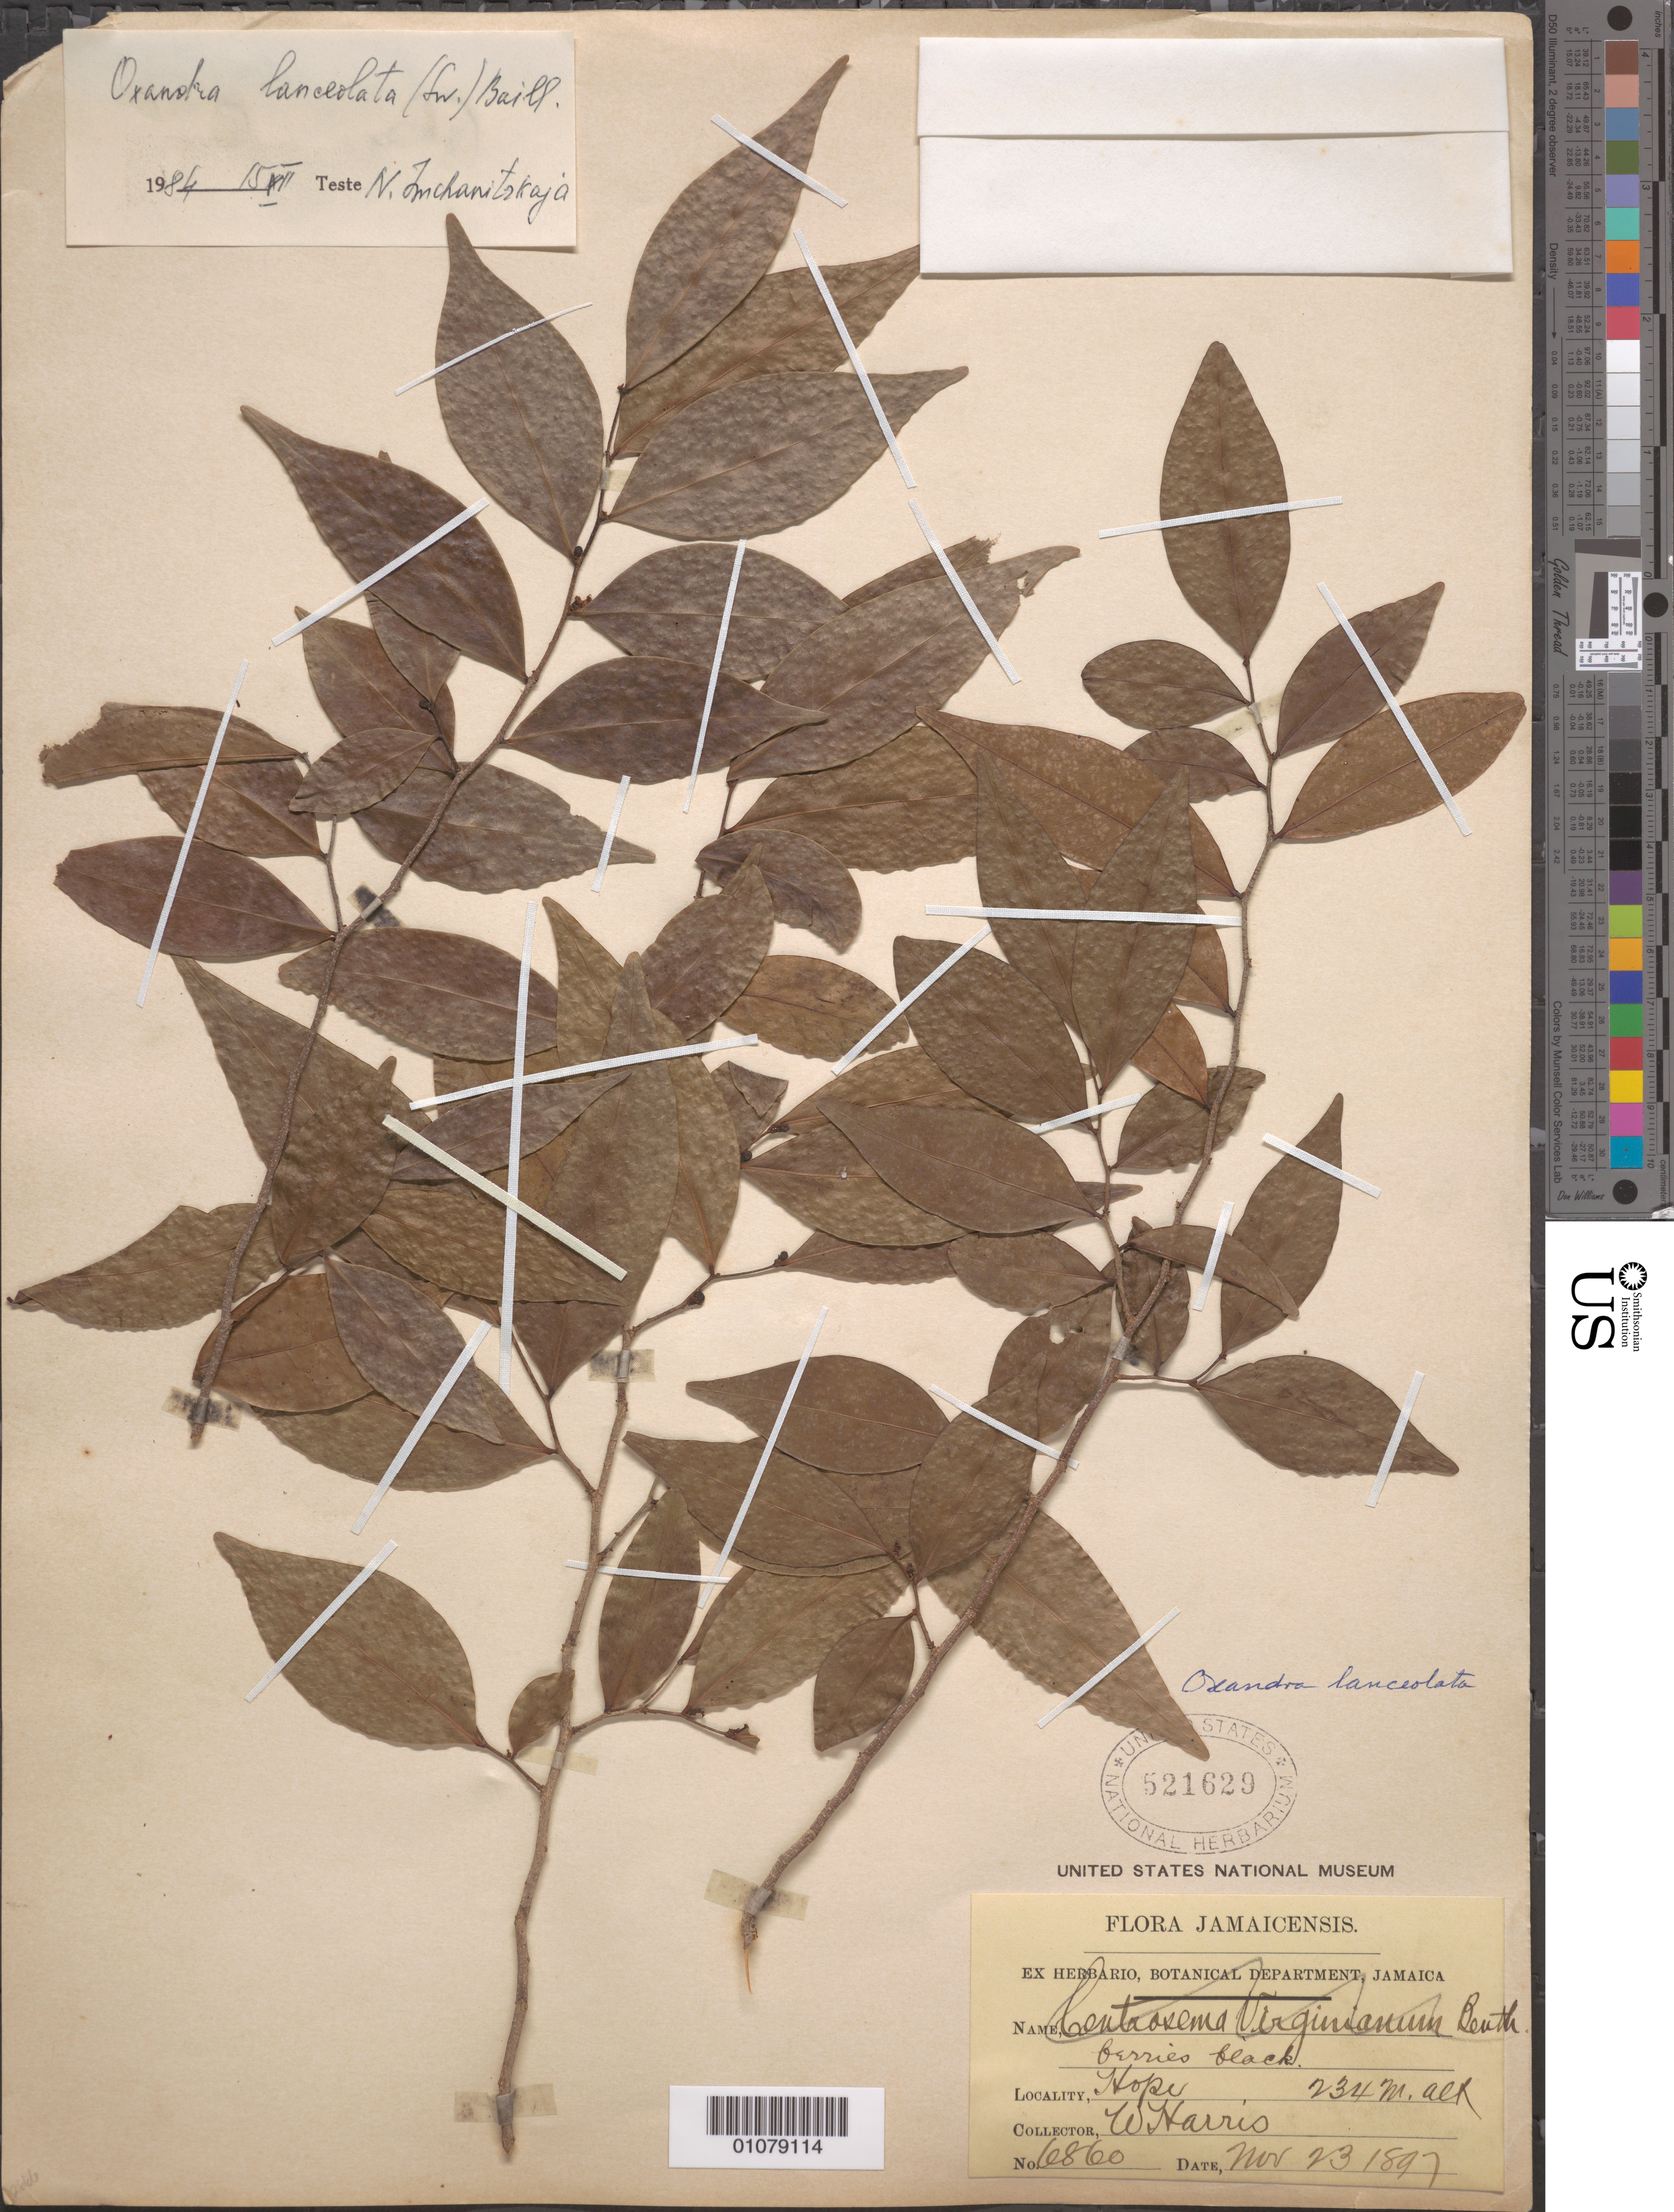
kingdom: Plantae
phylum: Tracheophyta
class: Magnoliopsida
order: Magnoliales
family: Annonaceae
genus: Oxandra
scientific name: Oxandra lanceolata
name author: (Sw.) Baill.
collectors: A. Harris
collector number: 6860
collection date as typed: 23 Nov 1897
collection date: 1897-11-23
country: Jamaica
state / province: Kingston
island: Jamaica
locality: Hope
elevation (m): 234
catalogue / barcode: US 521629